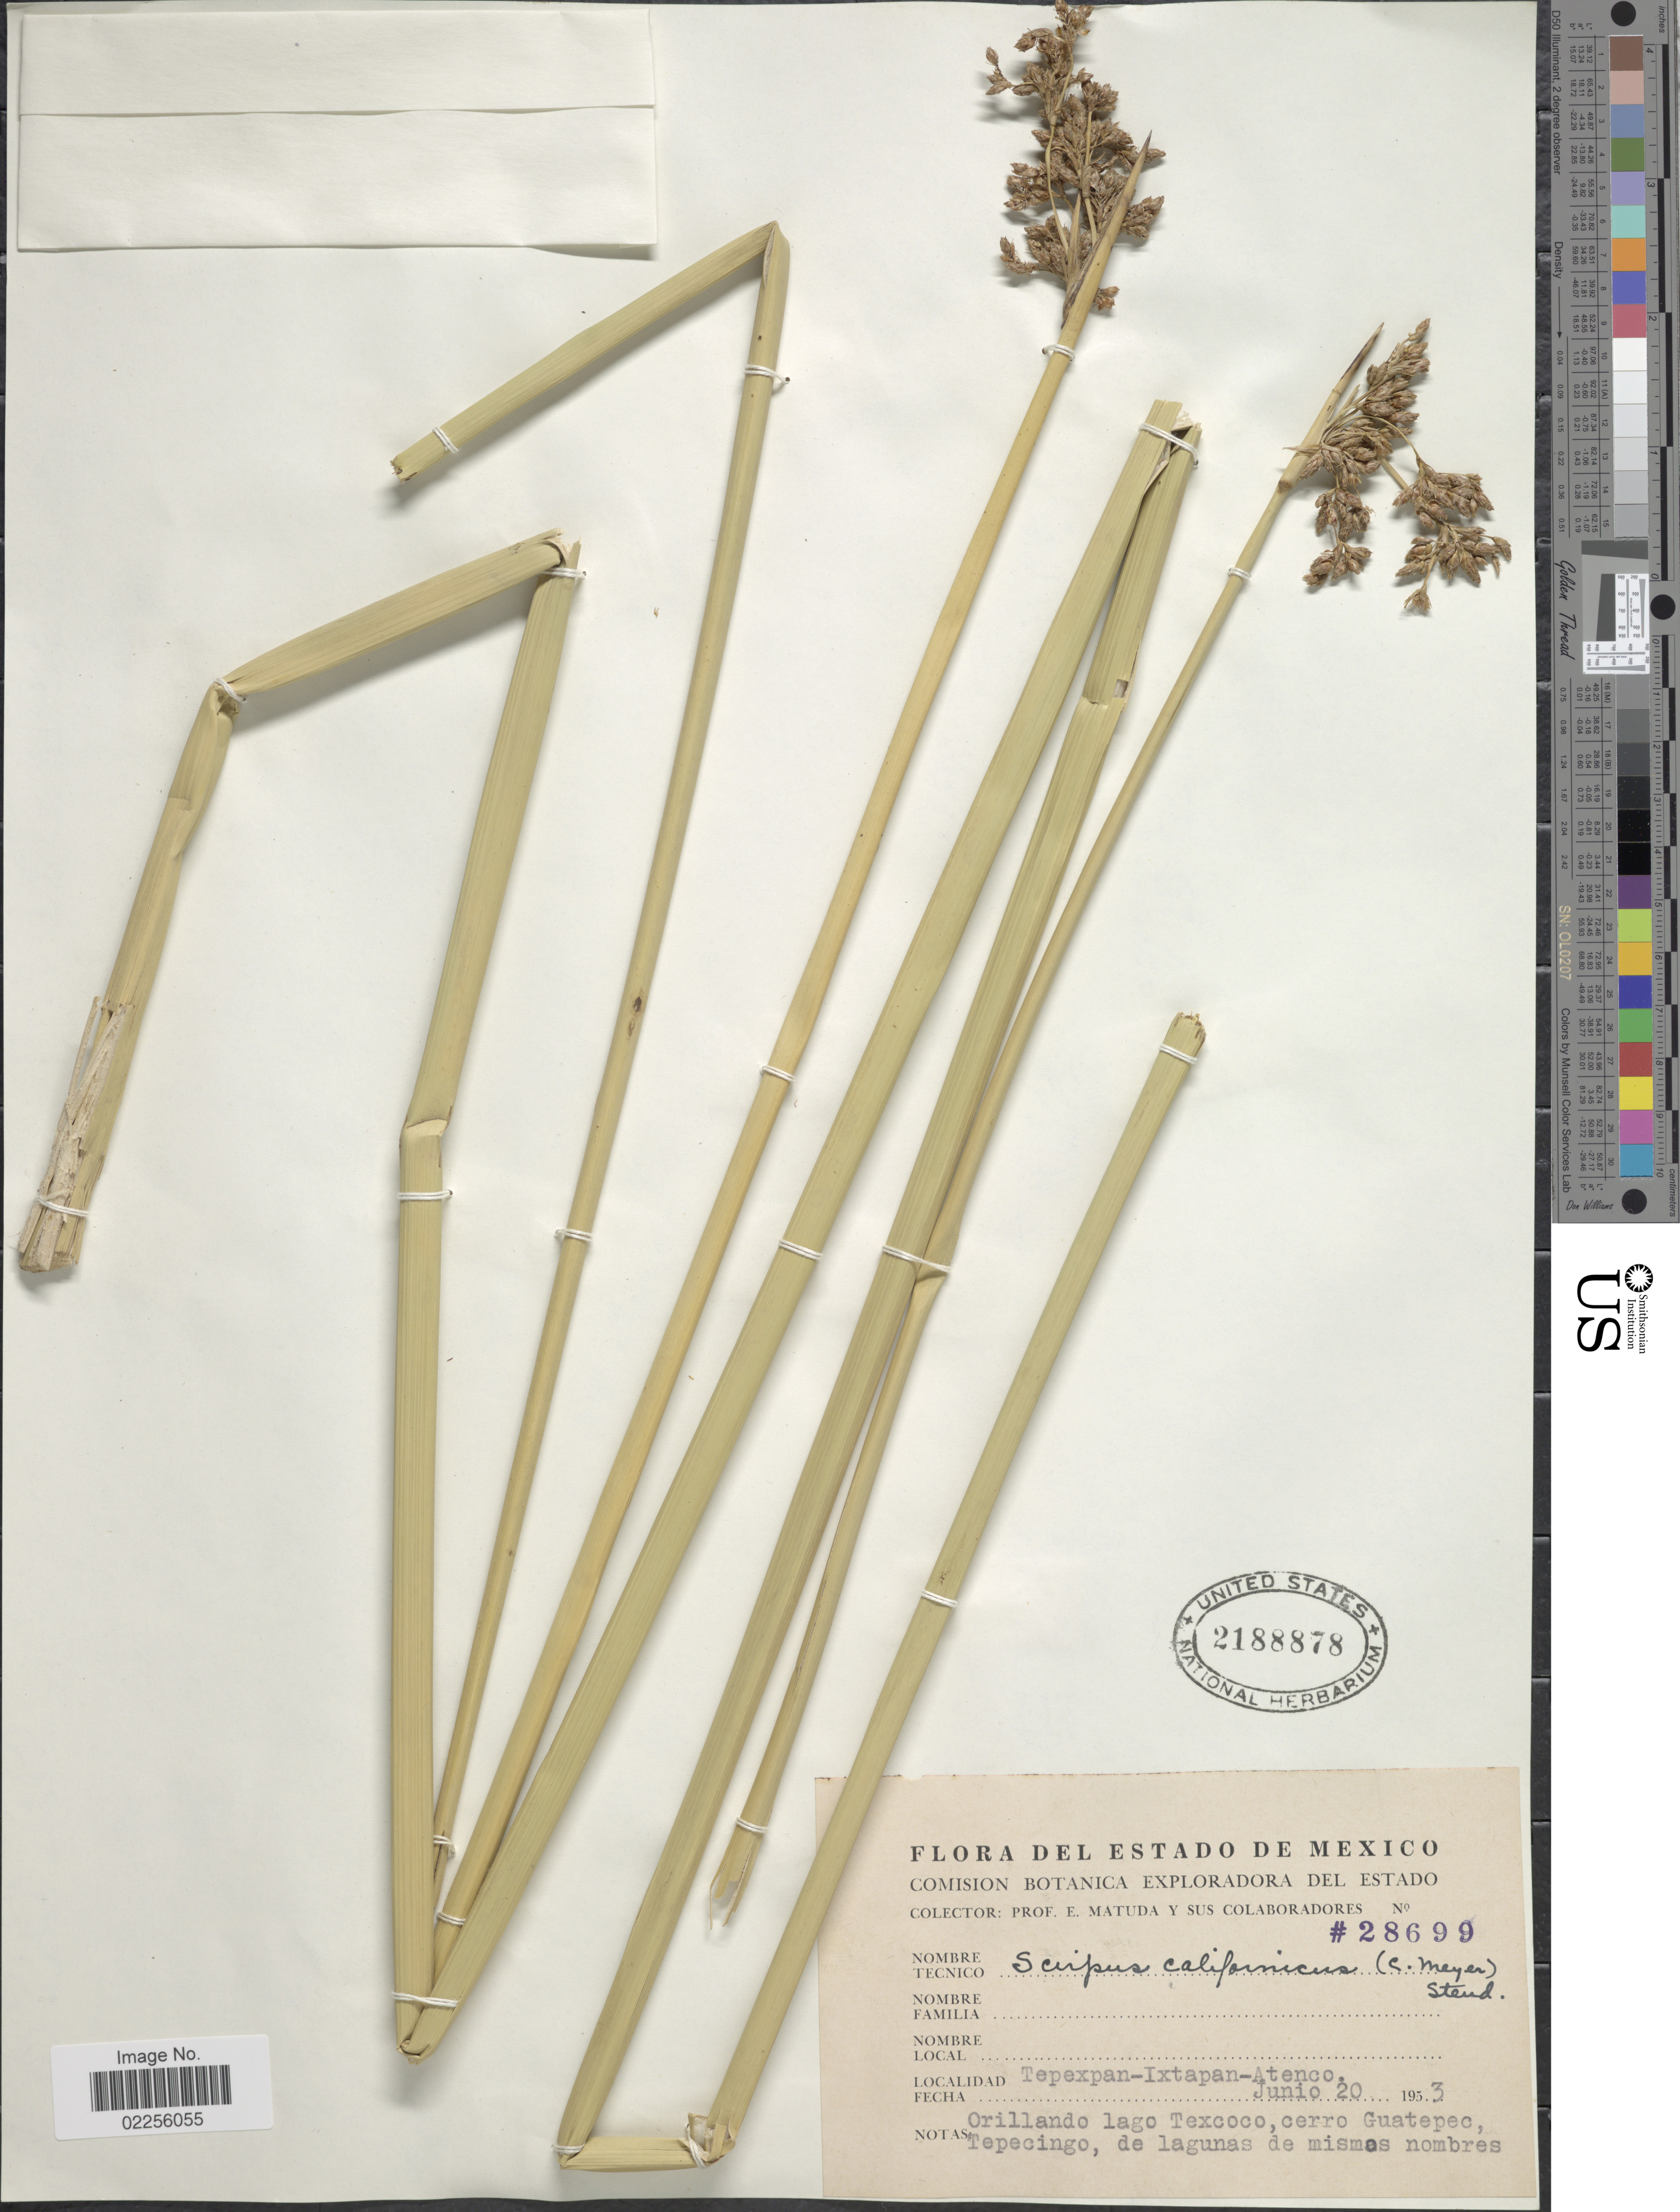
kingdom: Plantae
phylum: Tracheophyta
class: Liliopsida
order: Poales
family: Cyperaceae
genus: Schoenoplectus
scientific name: Schoenoplectus californicus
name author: (C.A. Mey.) Soják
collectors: E. Matuda & Sus Colaboradores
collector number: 28699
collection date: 1953-06-20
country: Mexico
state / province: México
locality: Tepexpan-Ixtapan-Atenco, Orillando lago Texcoco, cerro Guatepec, Tepecingo, de lagunas de mismos nombres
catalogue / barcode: US 2188878